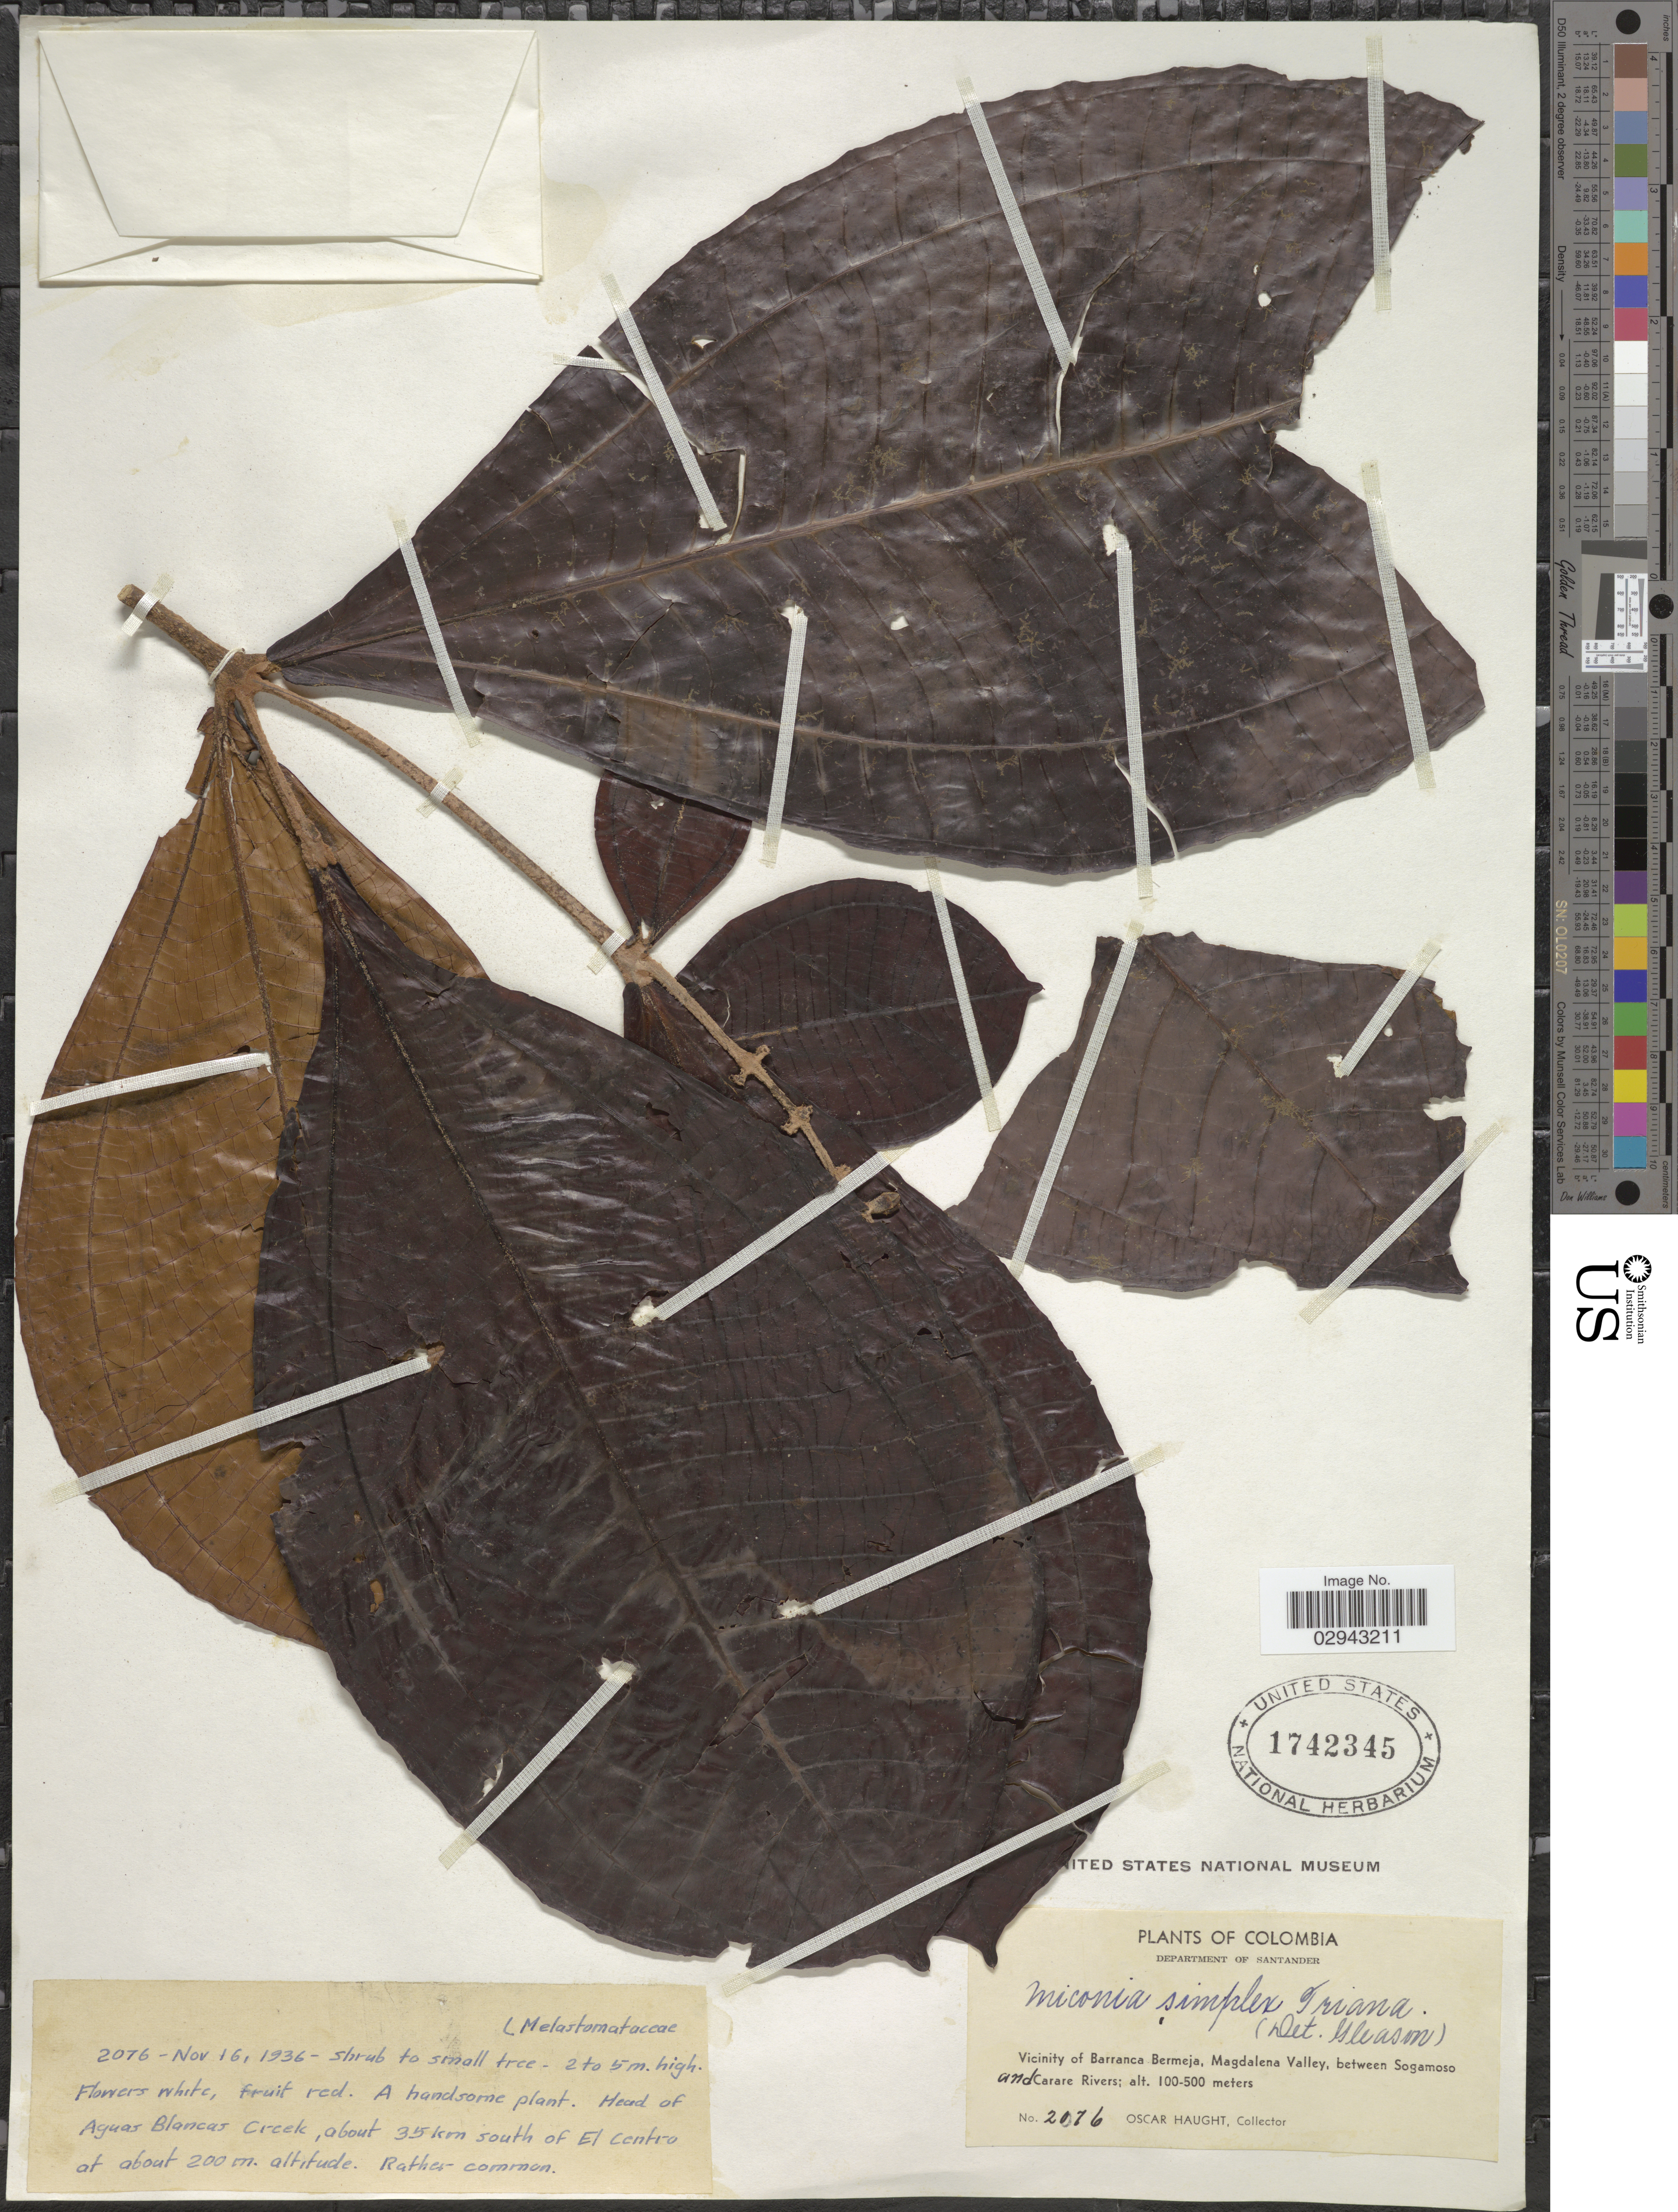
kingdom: Plantae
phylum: Tracheophyta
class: Magnoliopsida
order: Myrtales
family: Melastomataceae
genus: Miconia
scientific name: Miconia simplex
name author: Triana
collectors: O. L. Haught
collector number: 2076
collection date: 1936-11-16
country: Colombia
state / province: Santander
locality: Department of Santander. Vicinity of Barranca Bermeja, Magdalena Valley, between Sogamoso and Carare Rivers. Head of Aguas Blancas Creek, about 35 km south of El Centro.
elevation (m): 100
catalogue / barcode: US 1742345